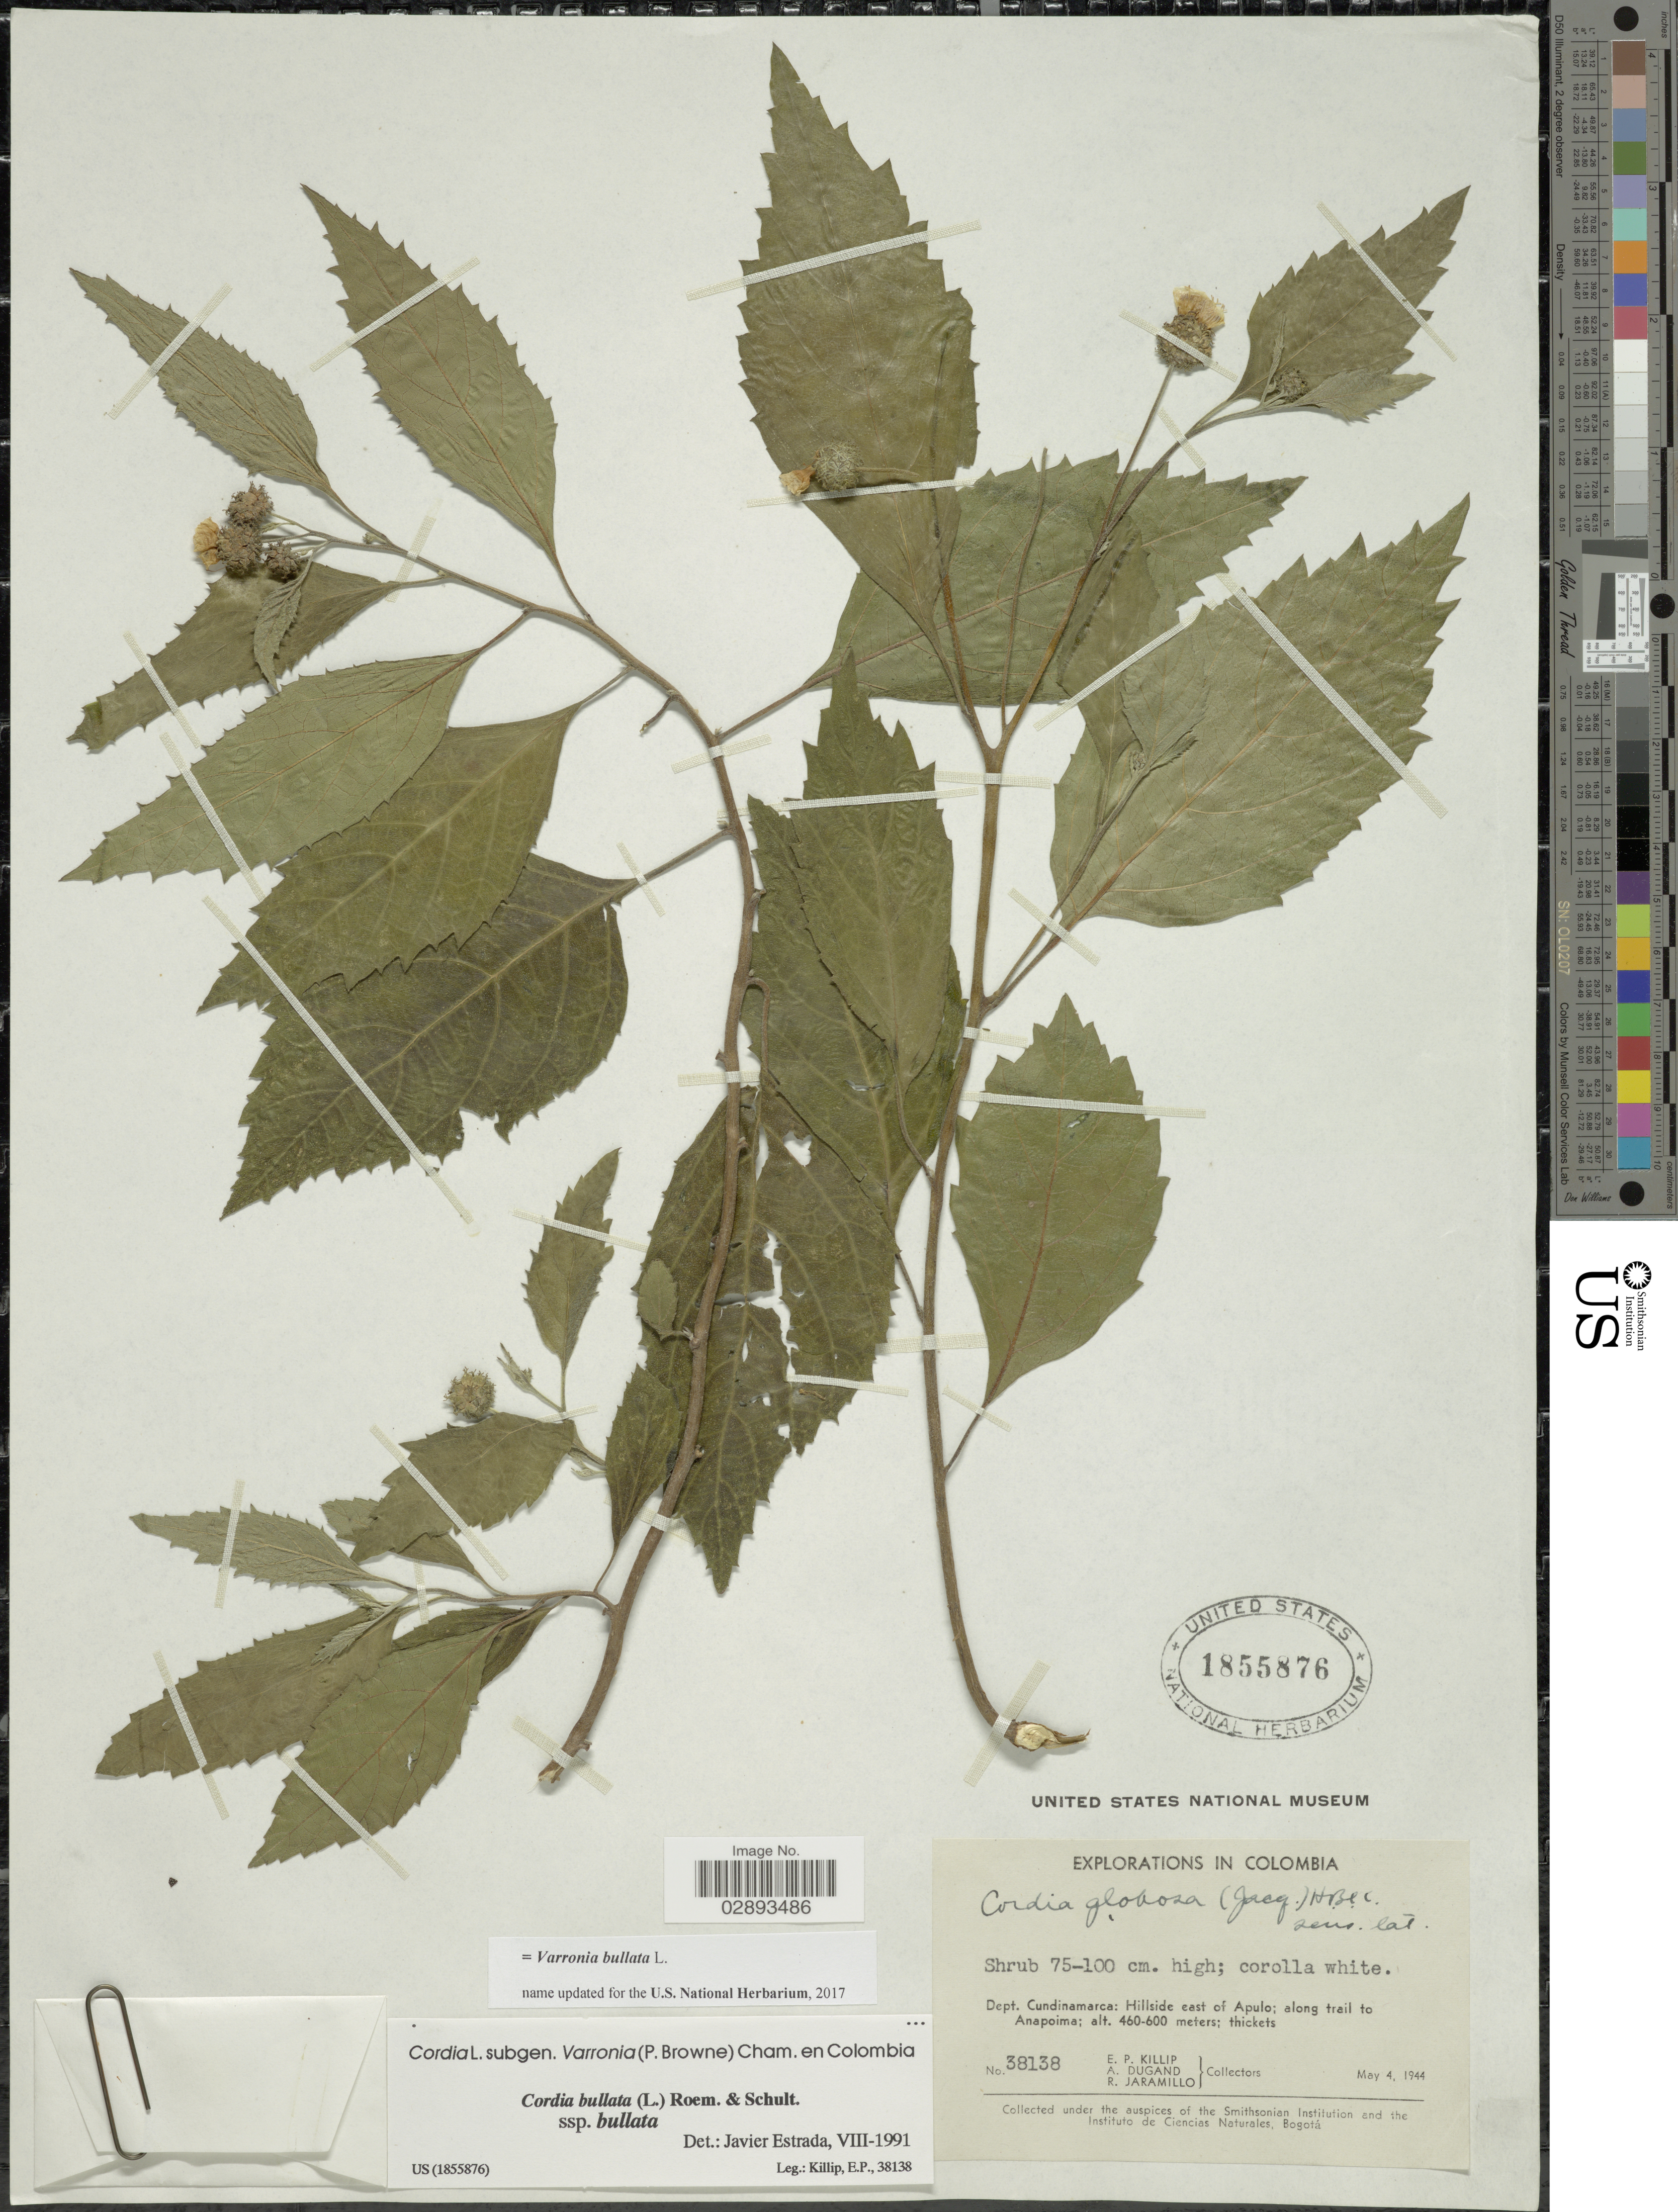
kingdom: Plantae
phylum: Tracheophyta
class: Magnoliopsida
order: Boraginales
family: Cordiaceae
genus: Varronia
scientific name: Varronia bullata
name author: L.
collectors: E. P. Killip, A. Dugand & R. Jaramillo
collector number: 38138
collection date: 1944-05-04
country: Colombia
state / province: Cundinamarca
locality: Dept. Cundinamarco: Hillside east of Apulo; along trail to Anapoima.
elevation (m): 460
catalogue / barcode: US 1855876